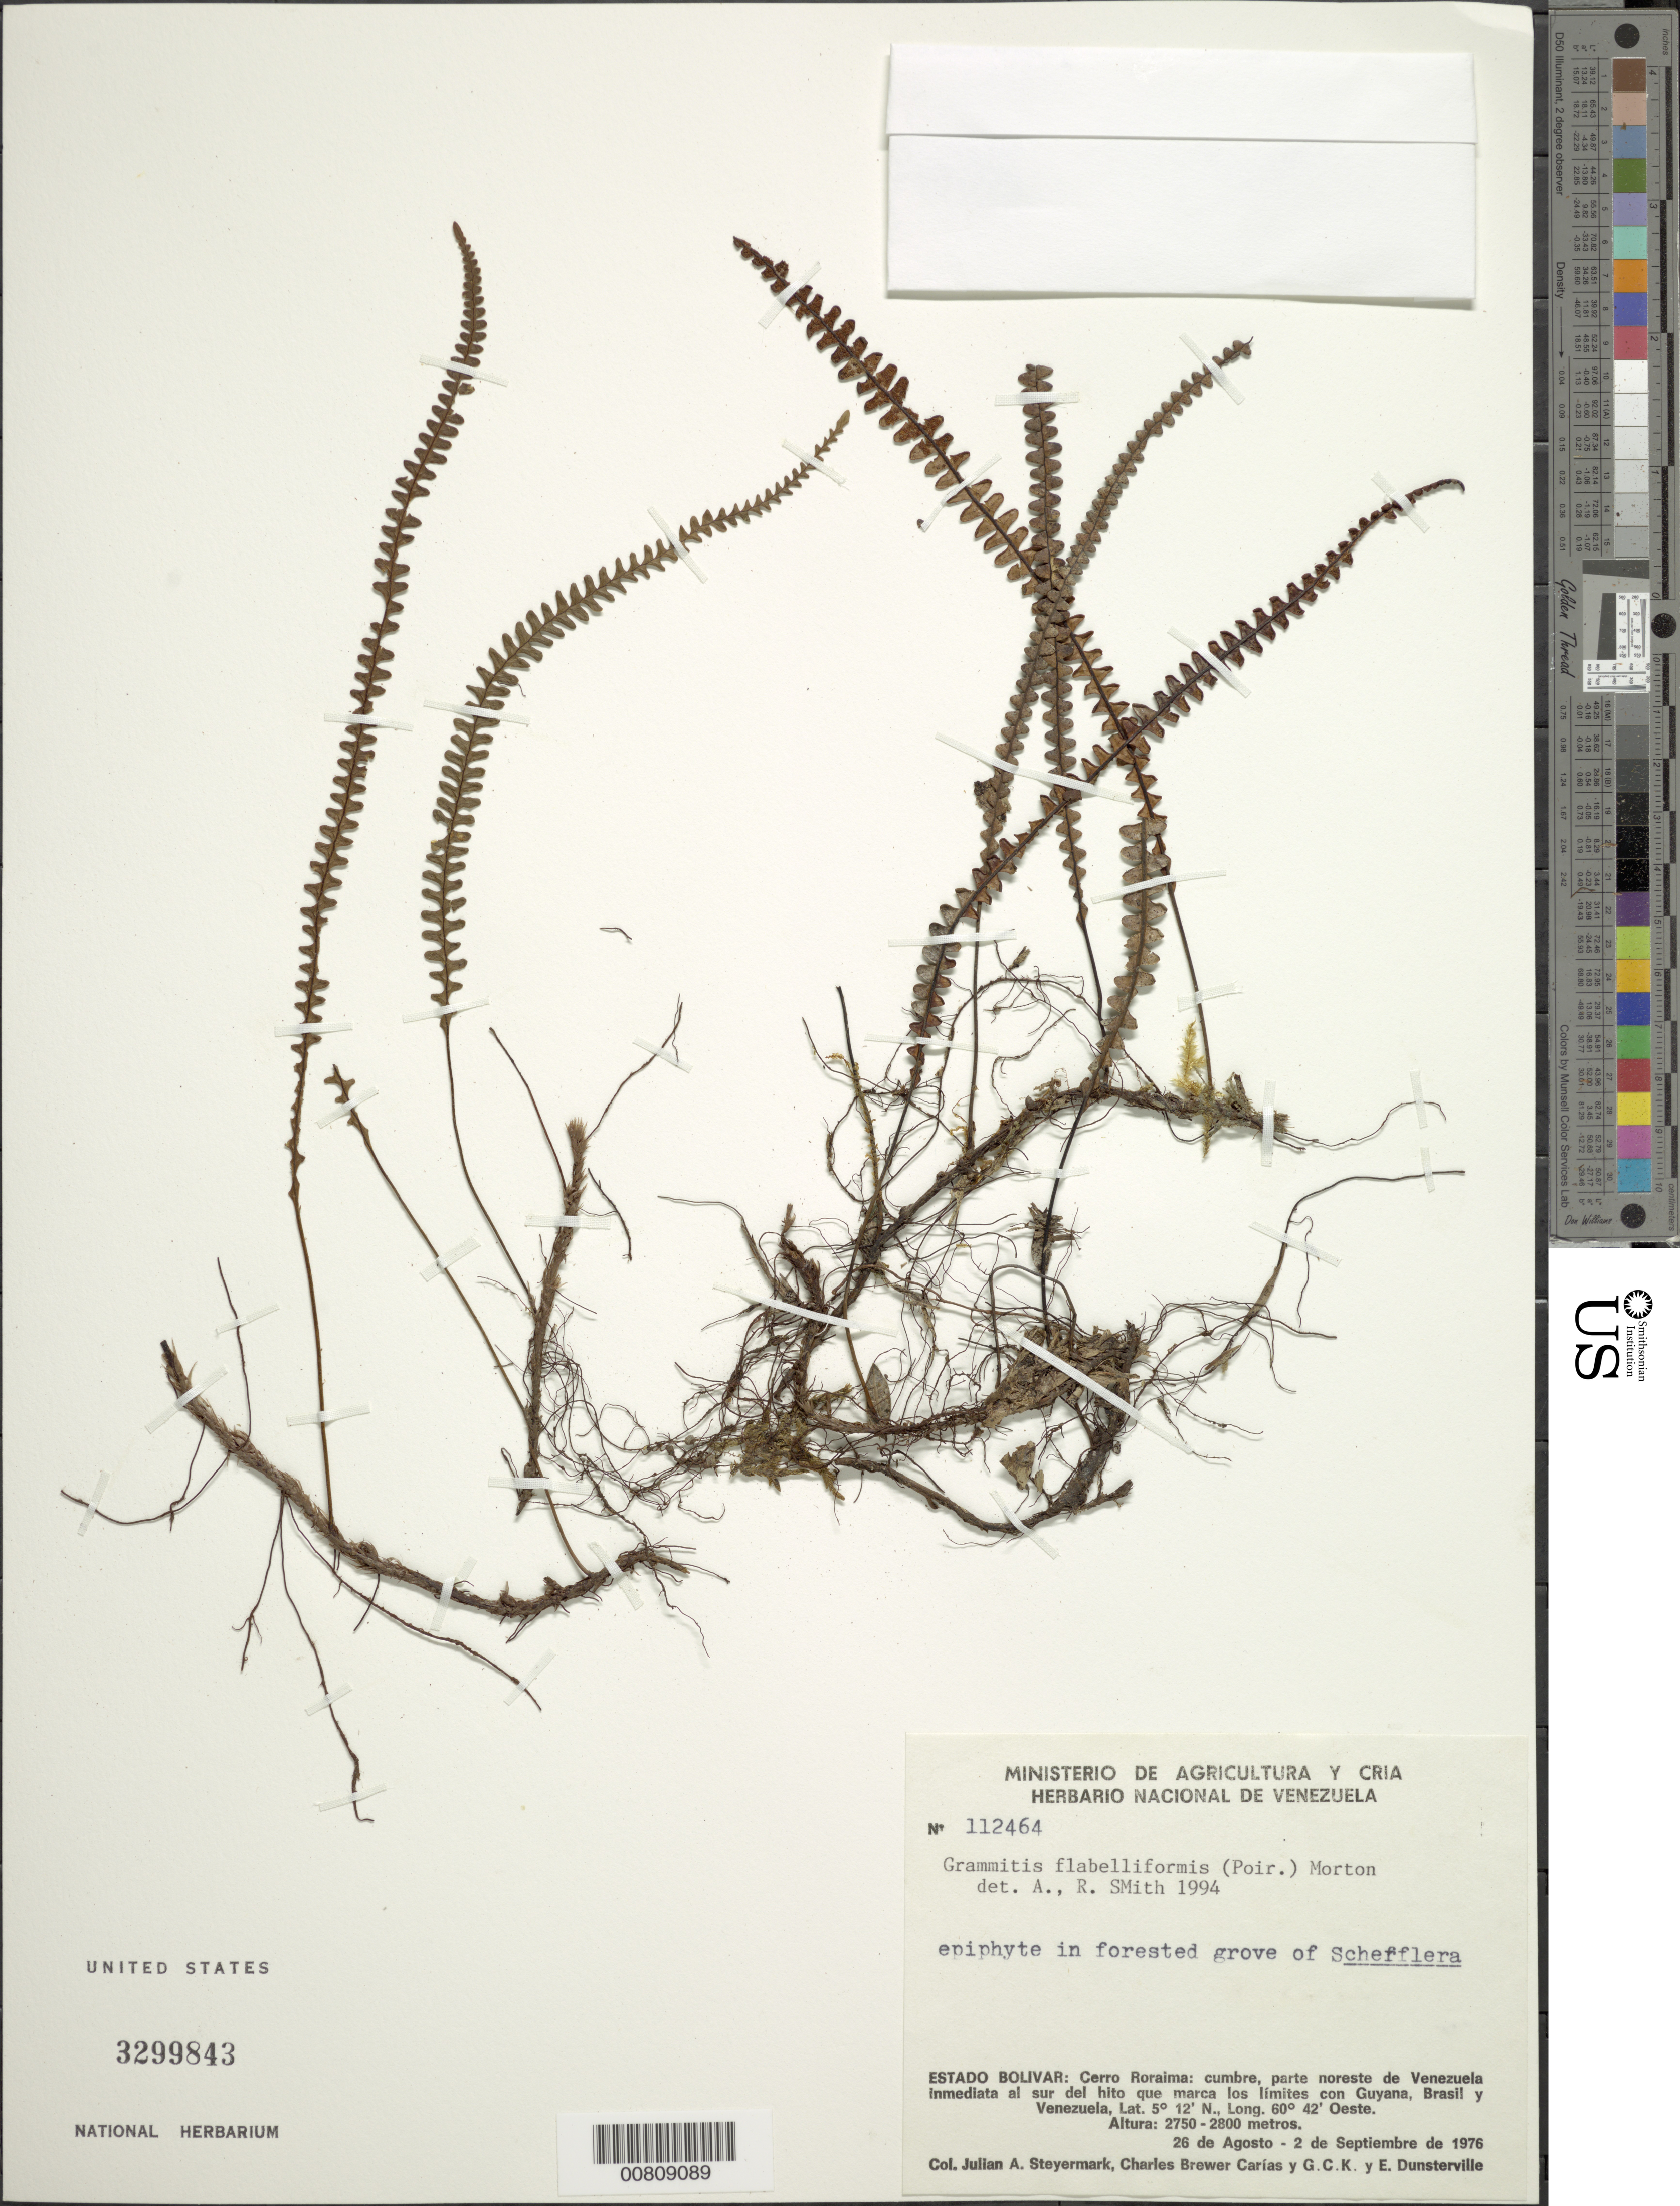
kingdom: Plantae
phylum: Tracheophyta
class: Polypodiopsida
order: Polypodiales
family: Polypodiaceae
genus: Melpomene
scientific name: Melpomene flabelliformis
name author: (Poir.) A.R. Sm. & R.C. Moran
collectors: J. Steyermark, C. Brewer-Carias, G. C. K. Dunsterville & E. Dunsterville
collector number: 112464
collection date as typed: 26-Aug-76 to 2-Sep-76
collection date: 1976-08-26/1976-09-02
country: Venezuela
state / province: Bolívar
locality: Cerro Roraima: parte NO de Venezuela inmediata al S del hito que marca los limites con Guyana, Brasil, y Venezuela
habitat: Forested grove of Schefflera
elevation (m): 2750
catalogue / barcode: US 3299843